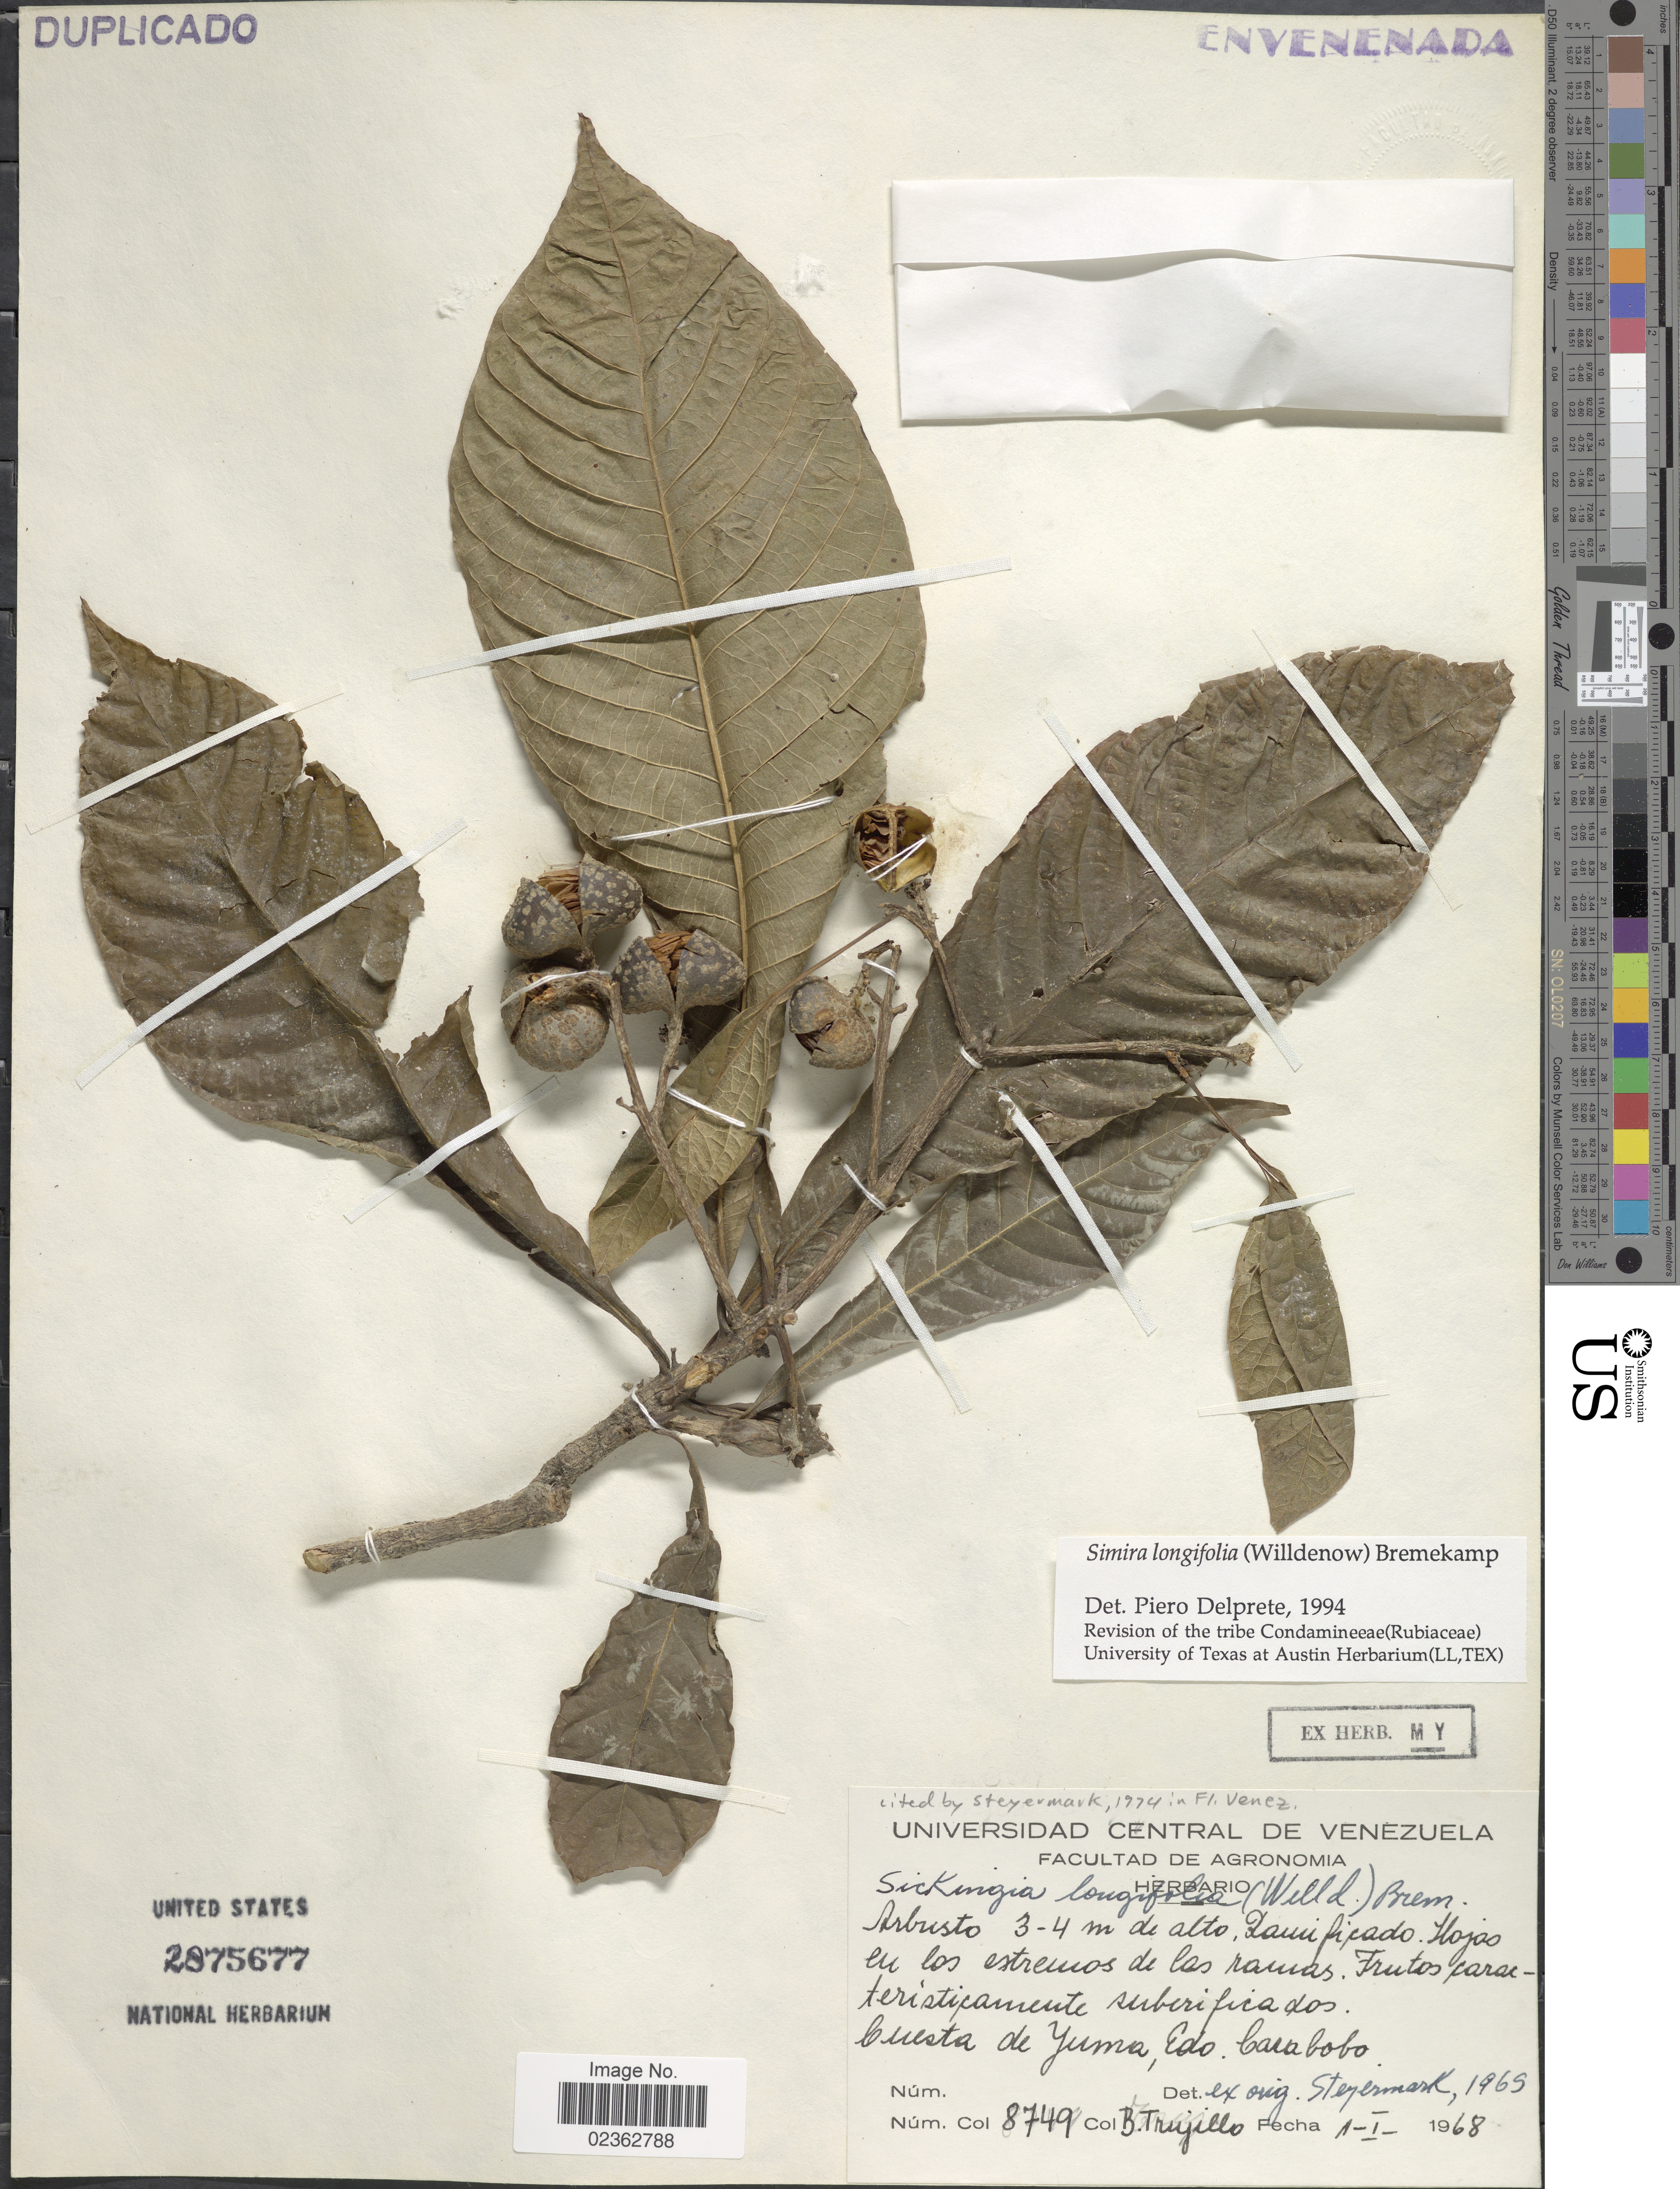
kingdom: Plantae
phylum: Tracheophyta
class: Magnoliopsida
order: Gentianales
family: Rubiaceae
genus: Simira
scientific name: Simira longifolia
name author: (Willd.) Bremek.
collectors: B. Trujillo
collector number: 8749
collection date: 1968-01-01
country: Venezuela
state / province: Carabobo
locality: Cuesta de Yuma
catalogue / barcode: US 2875677